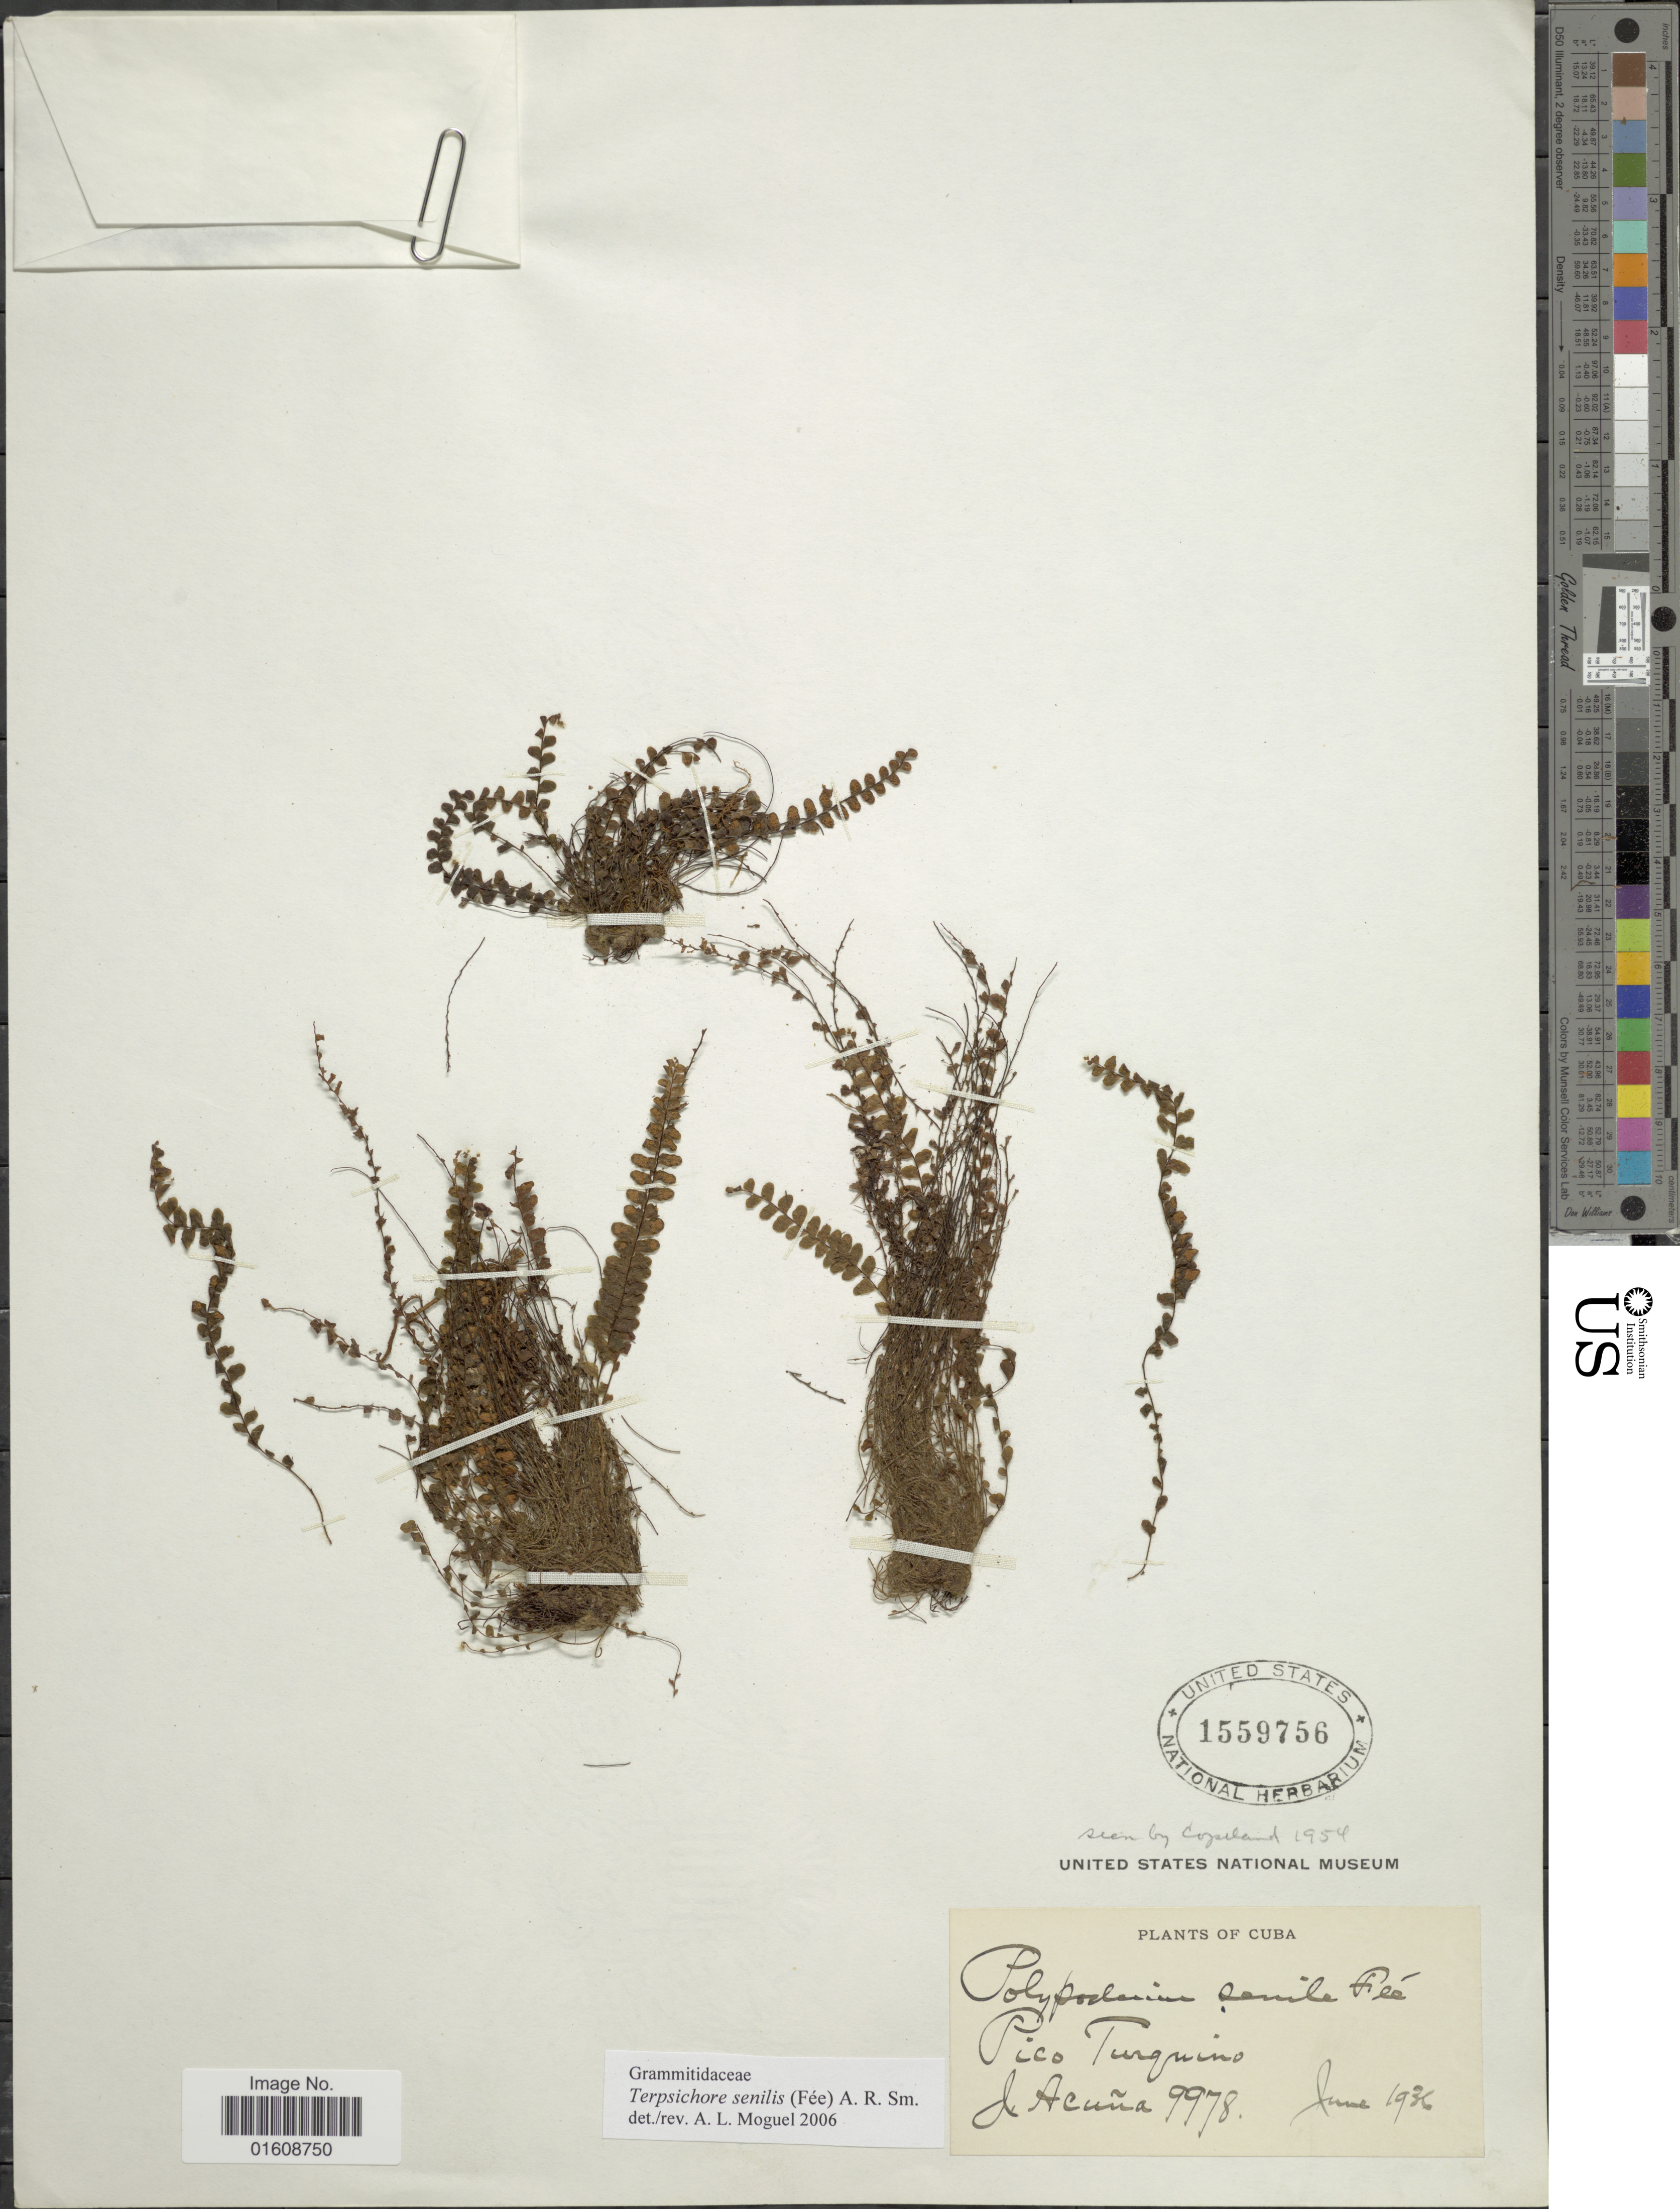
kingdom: Plantae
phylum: Tracheophyta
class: Polypodiopsida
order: Polypodiales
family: Polypodiaceae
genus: Alansmia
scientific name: Alansmia senilis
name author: (Fée) Moguel & M. Kessler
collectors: J. Acuña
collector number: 9978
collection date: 1936-06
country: Cuba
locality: Pico Turquino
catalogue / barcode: US 1559756